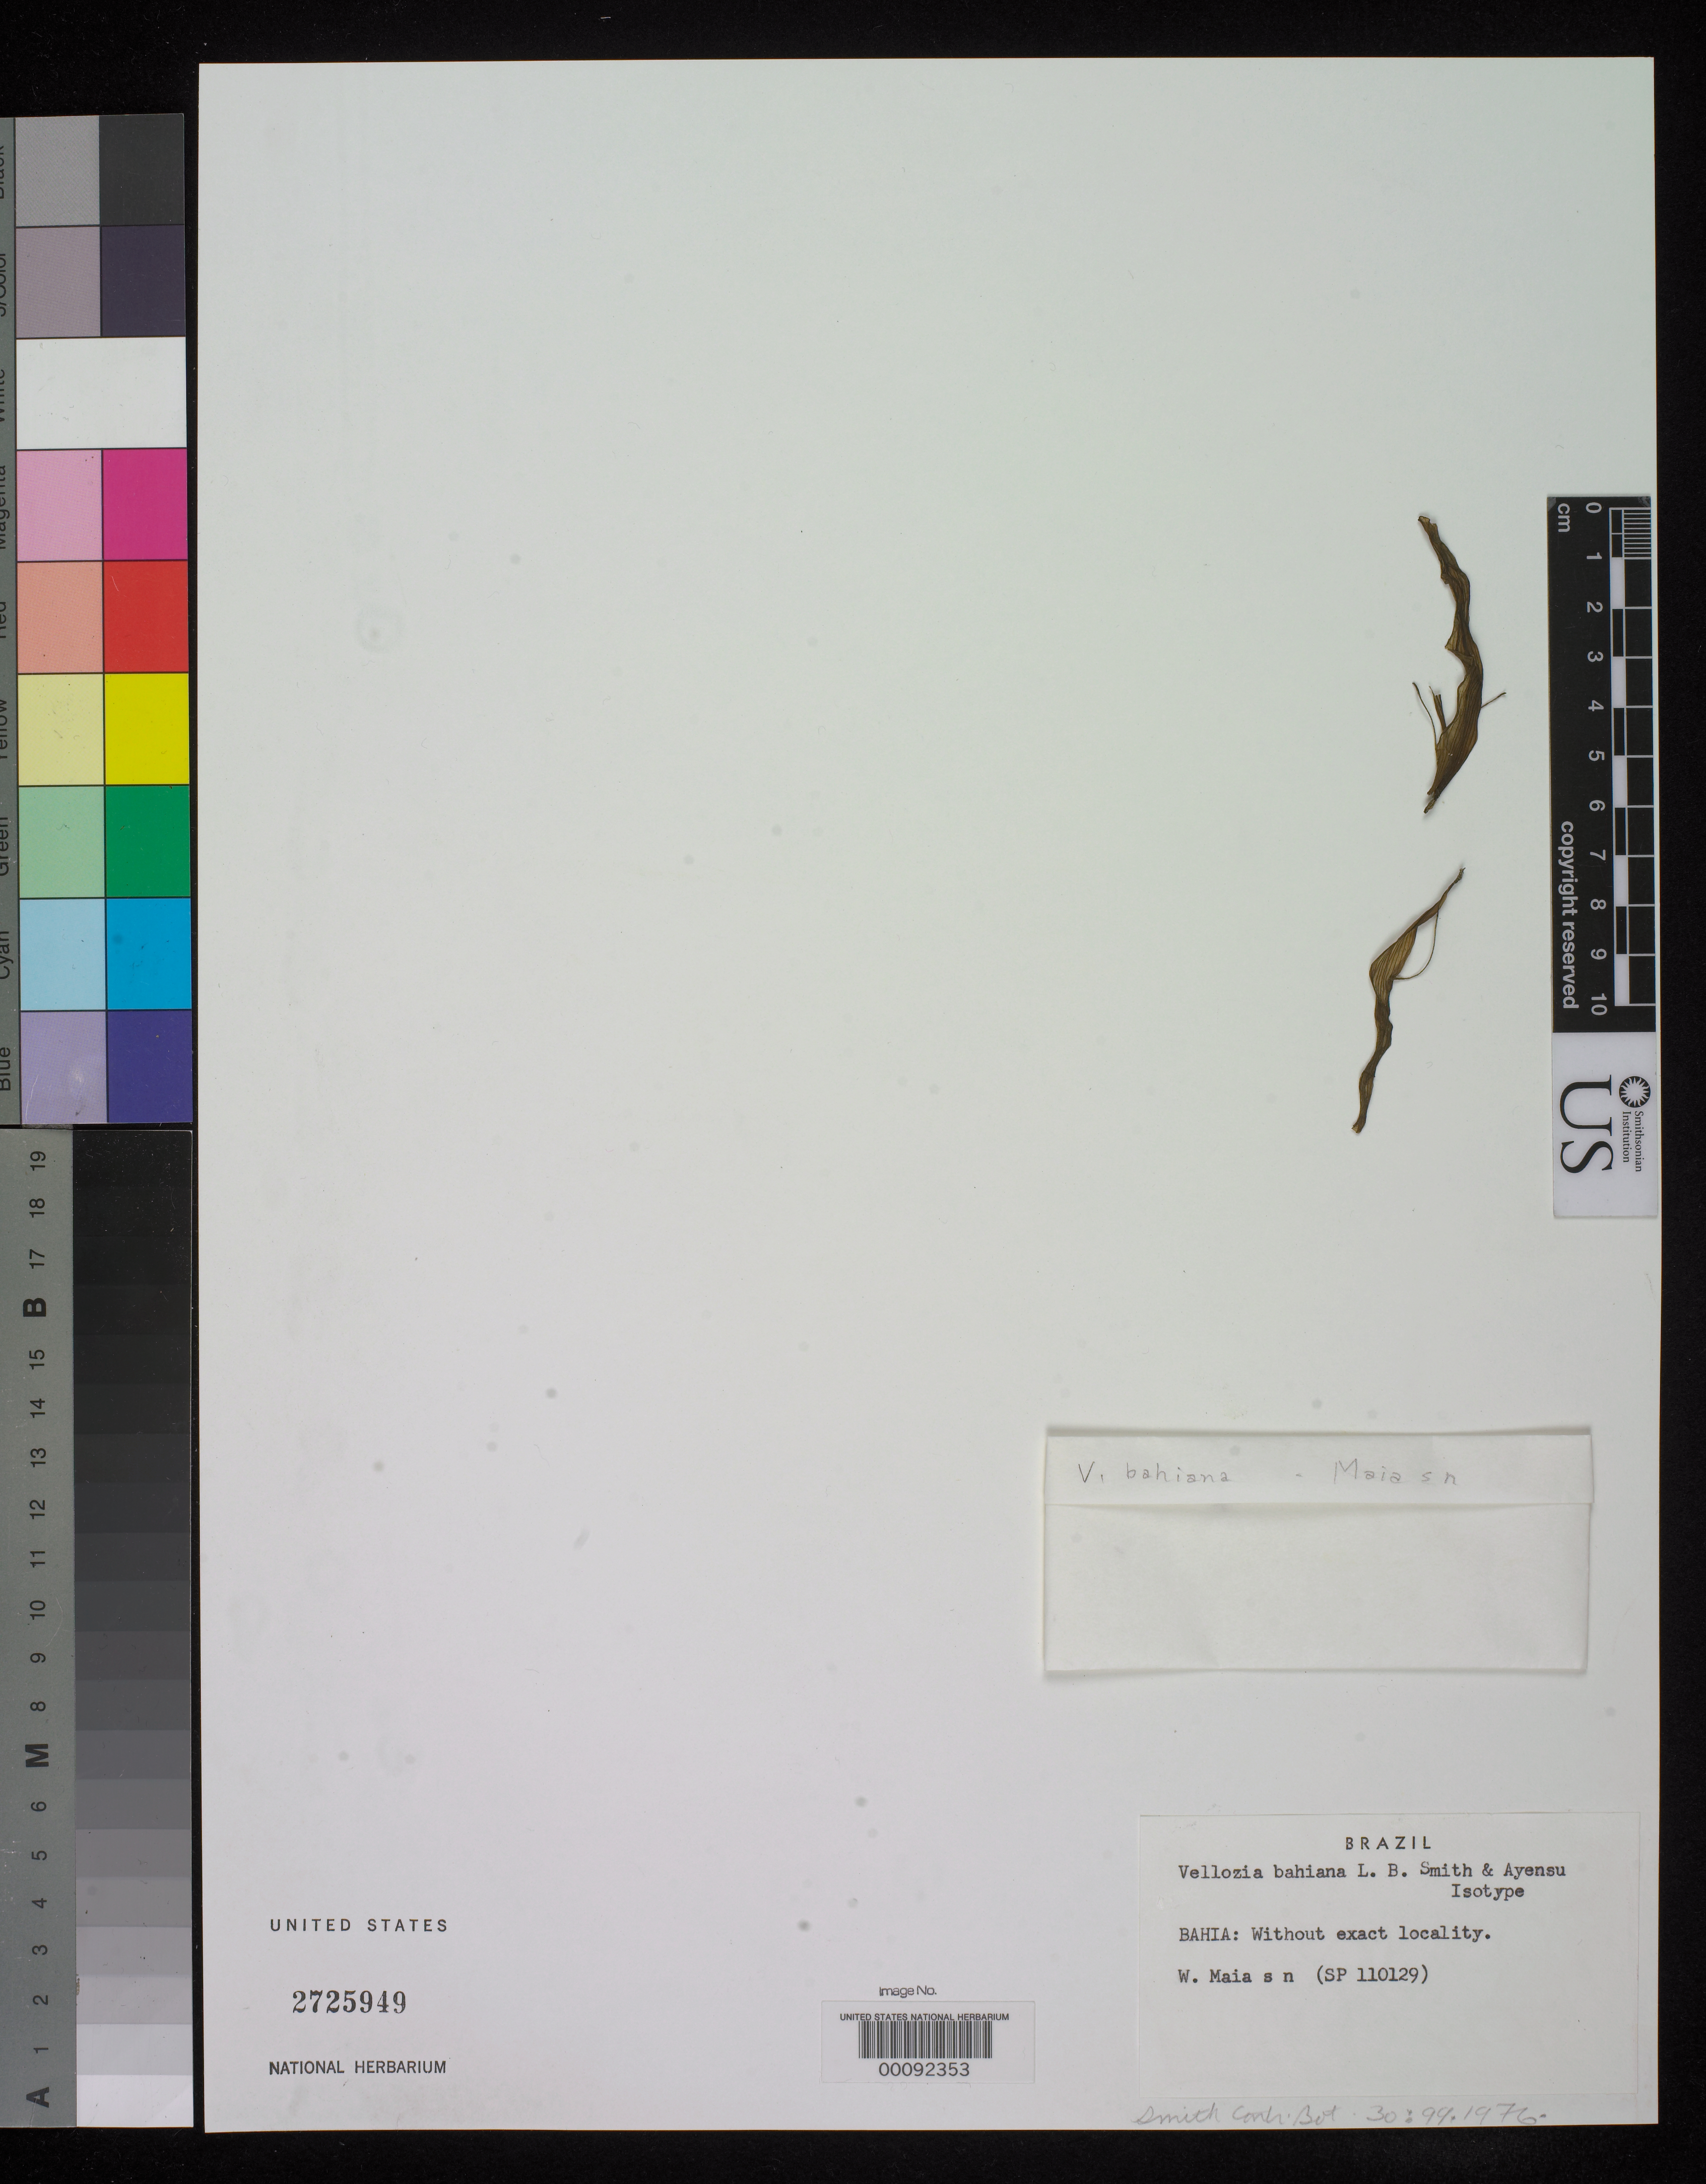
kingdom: Plantae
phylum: Tracheophyta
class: Liliopsida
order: Pandanales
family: Velloziaceae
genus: Vellozia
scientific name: Vellozia bahiana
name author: L.B. Sm. & Ayensu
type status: Isotype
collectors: W. Maia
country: Brazil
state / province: Bahia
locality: North of Esplanda city on road to Jaquera.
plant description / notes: Fragmentary material of type specimen ex herb. SP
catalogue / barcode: US 2725949